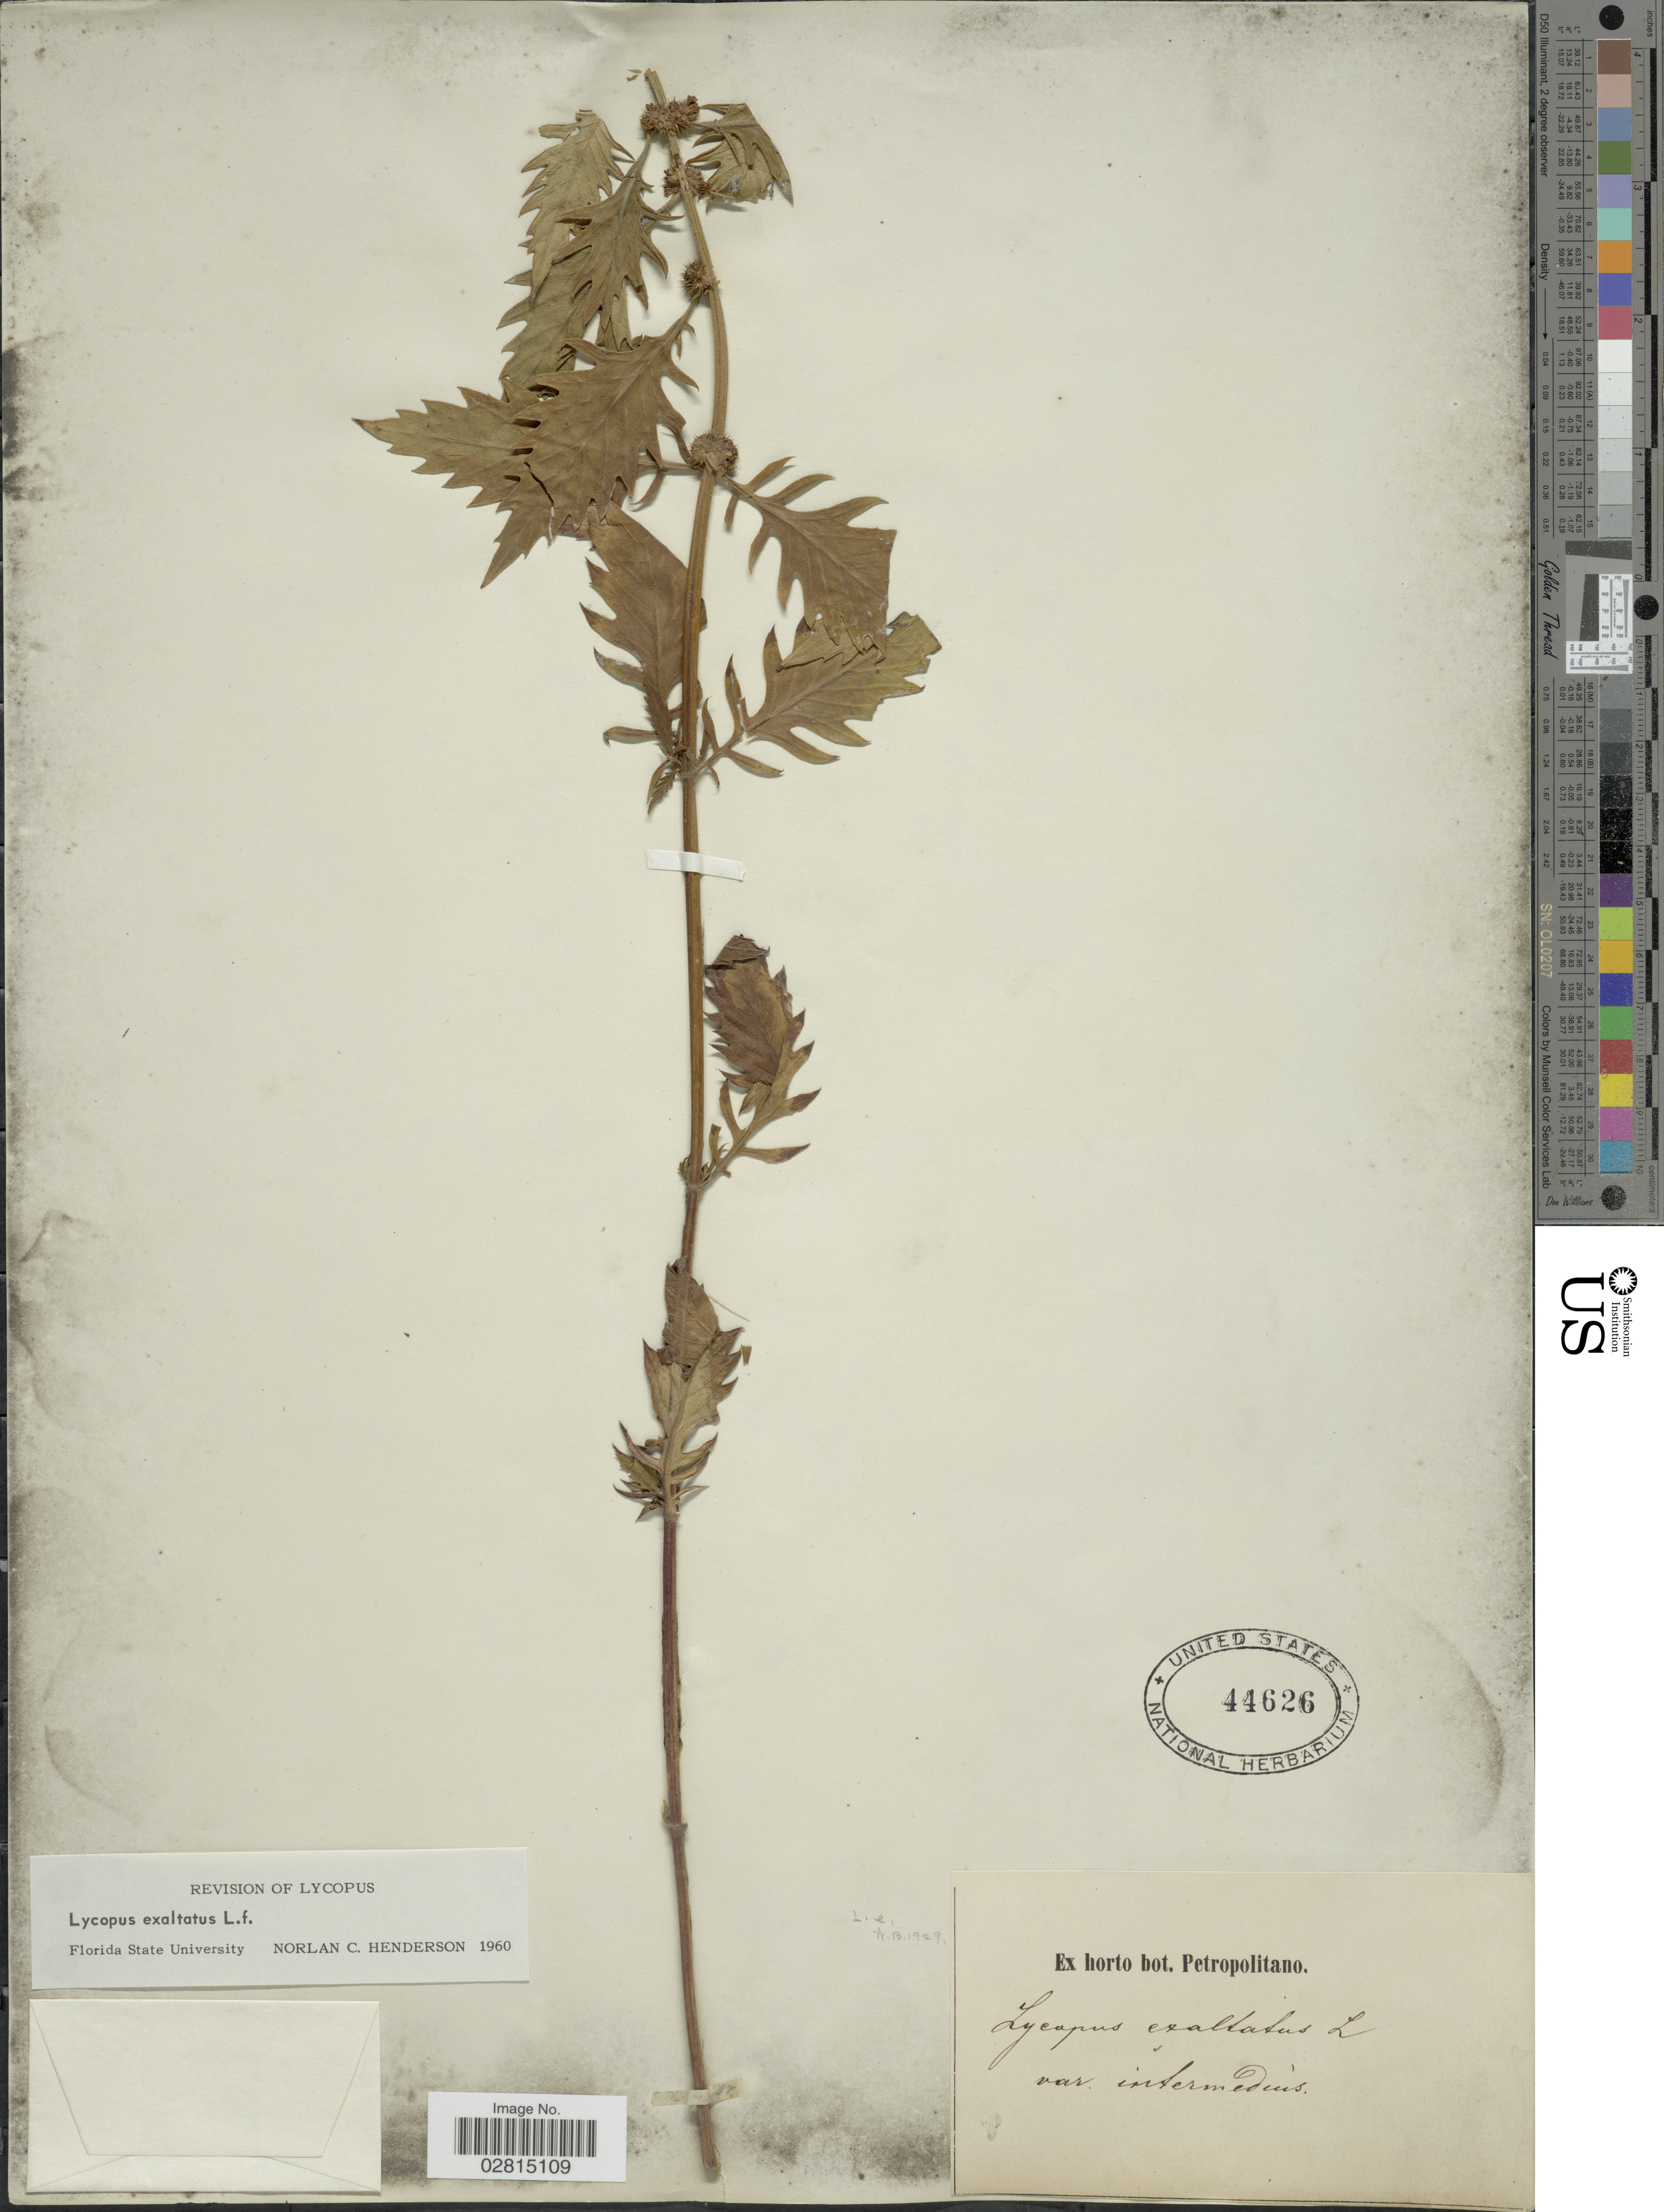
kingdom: Plantae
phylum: Tracheophyta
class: Magnoliopsida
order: Lamiales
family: Lamiaceae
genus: Lycopus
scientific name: Lycopus exaltatus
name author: L. f.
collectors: ex Horto Bot. Petropolitano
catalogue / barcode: US 44626